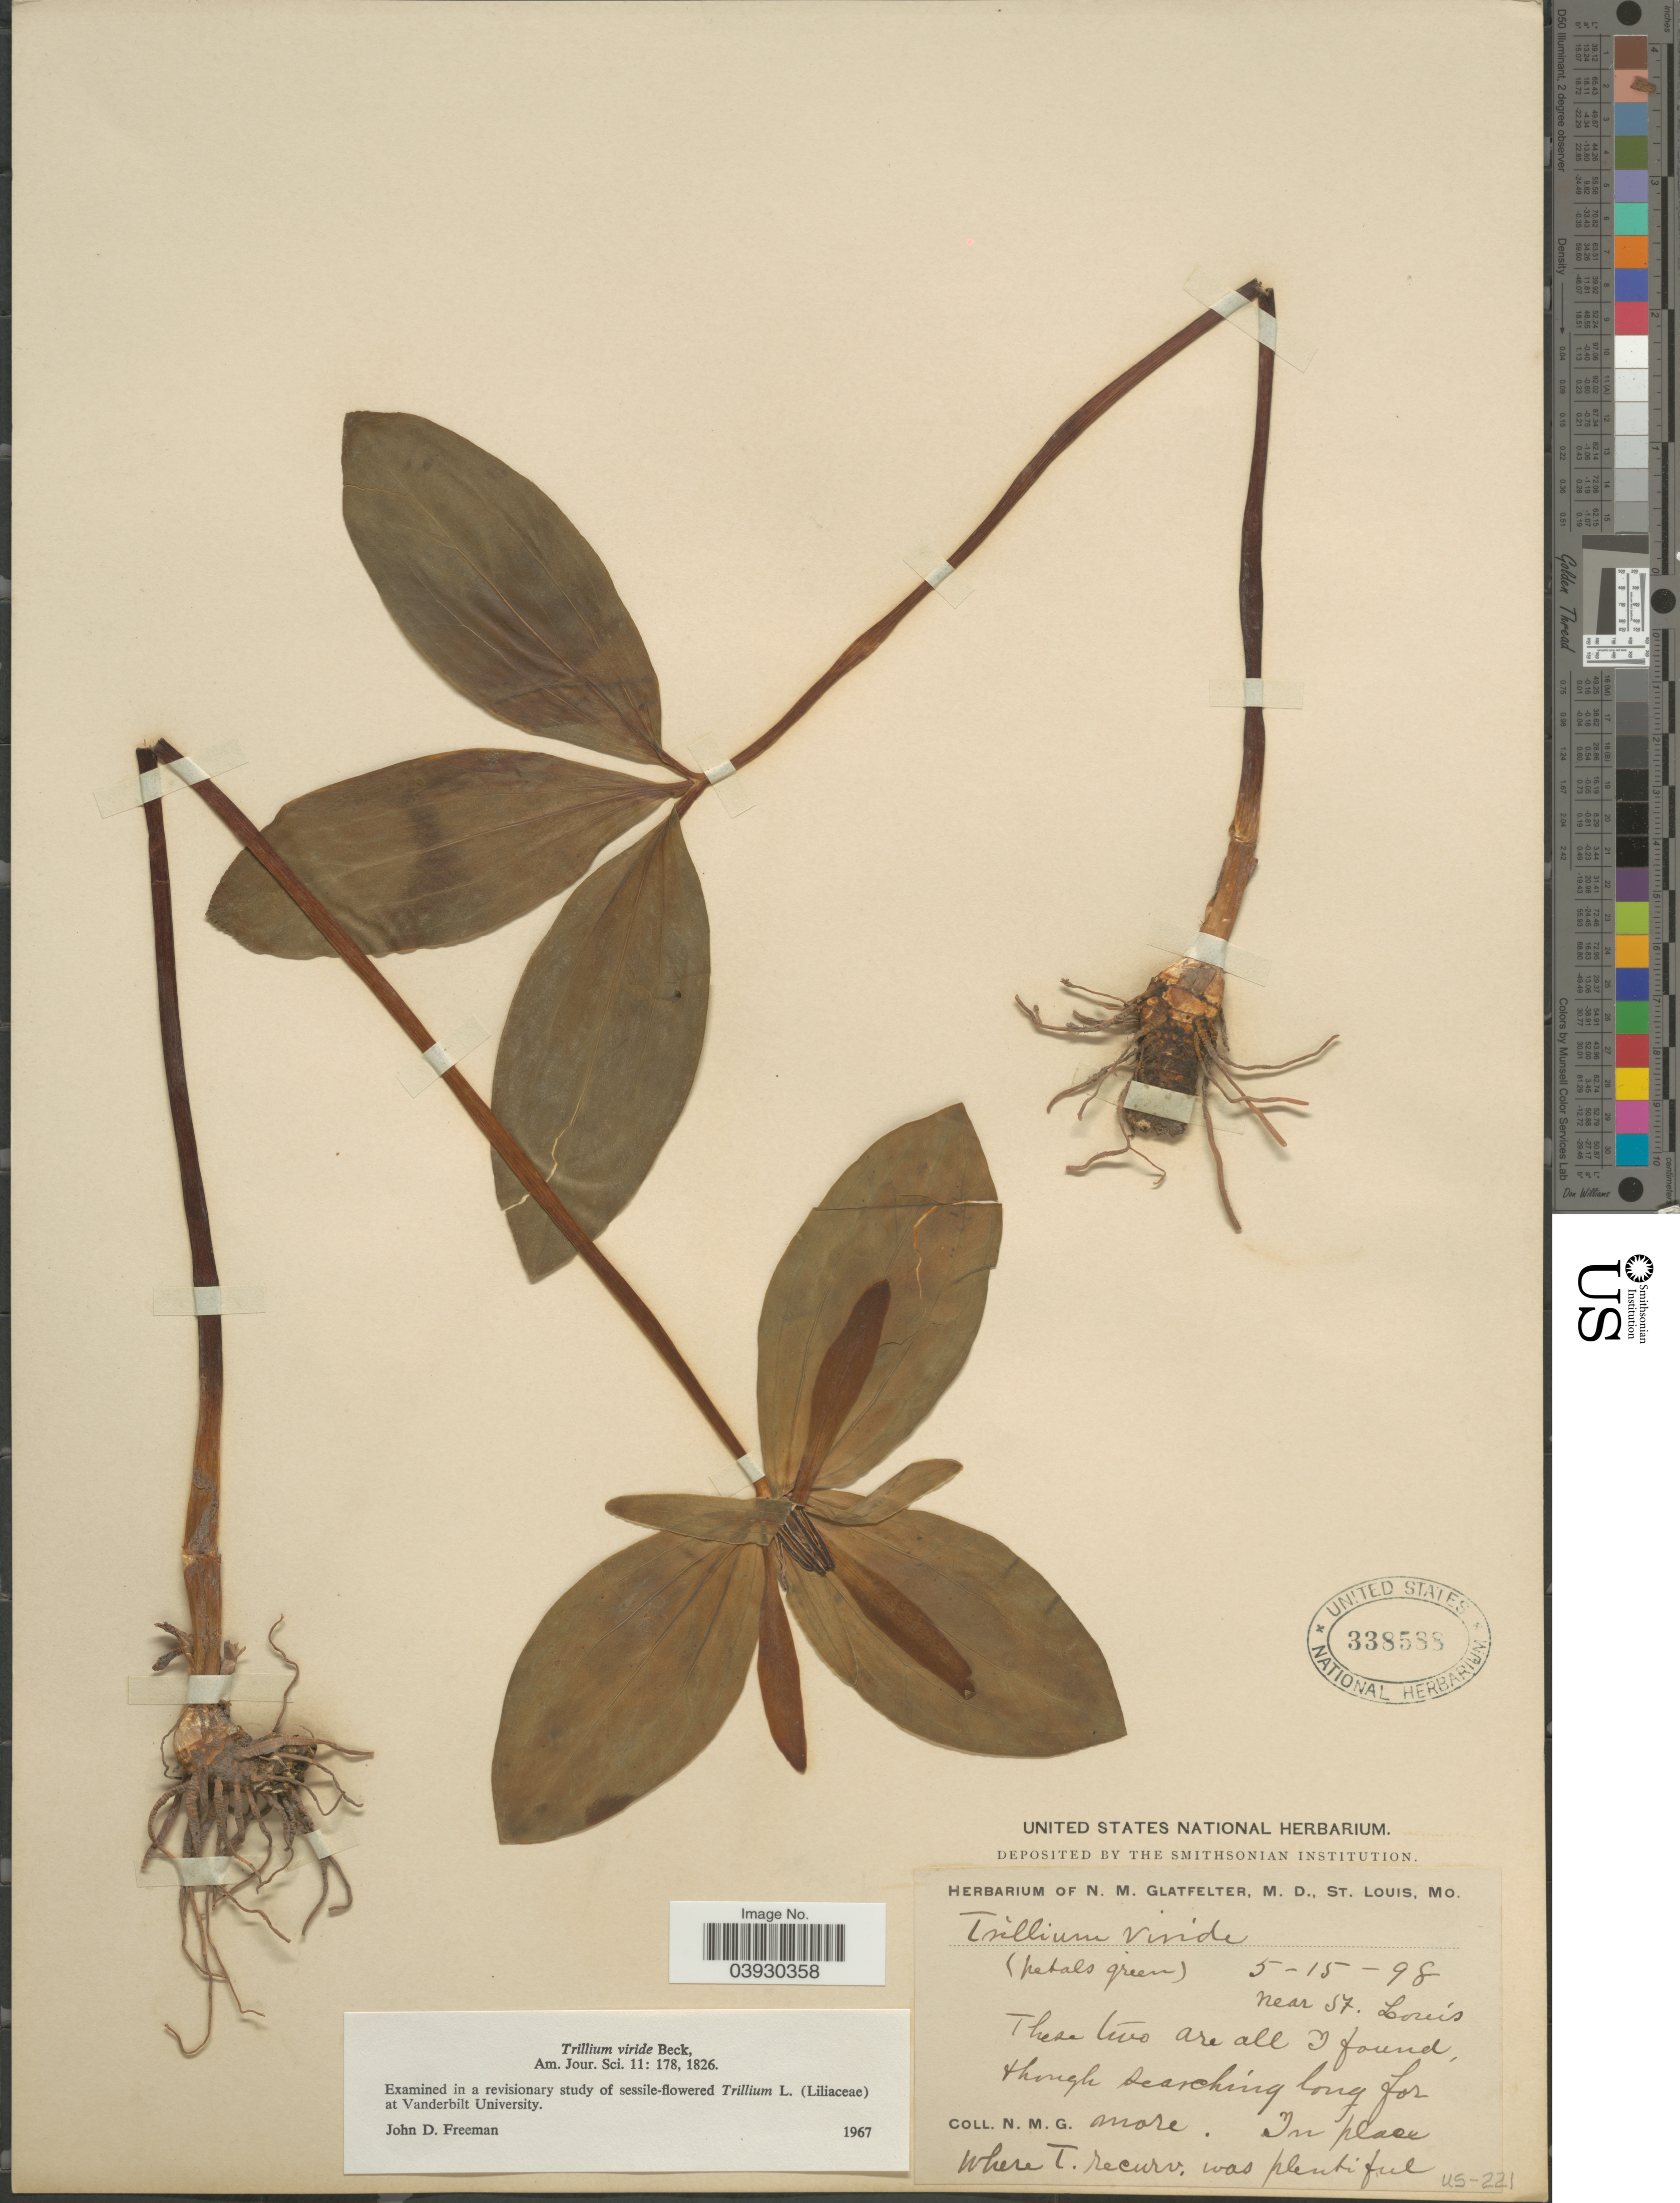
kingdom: Plantae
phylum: Tracheophyta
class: Liliopsida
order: Liliales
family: Melanthiaceae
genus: Trillium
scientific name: Trillium viride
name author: L.C. Beck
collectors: N. M. Glatfelter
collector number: US-221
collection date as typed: Transcribed d/m/y: 15/5/98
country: United States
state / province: Missouri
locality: Near St. Louis.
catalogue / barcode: US 338588